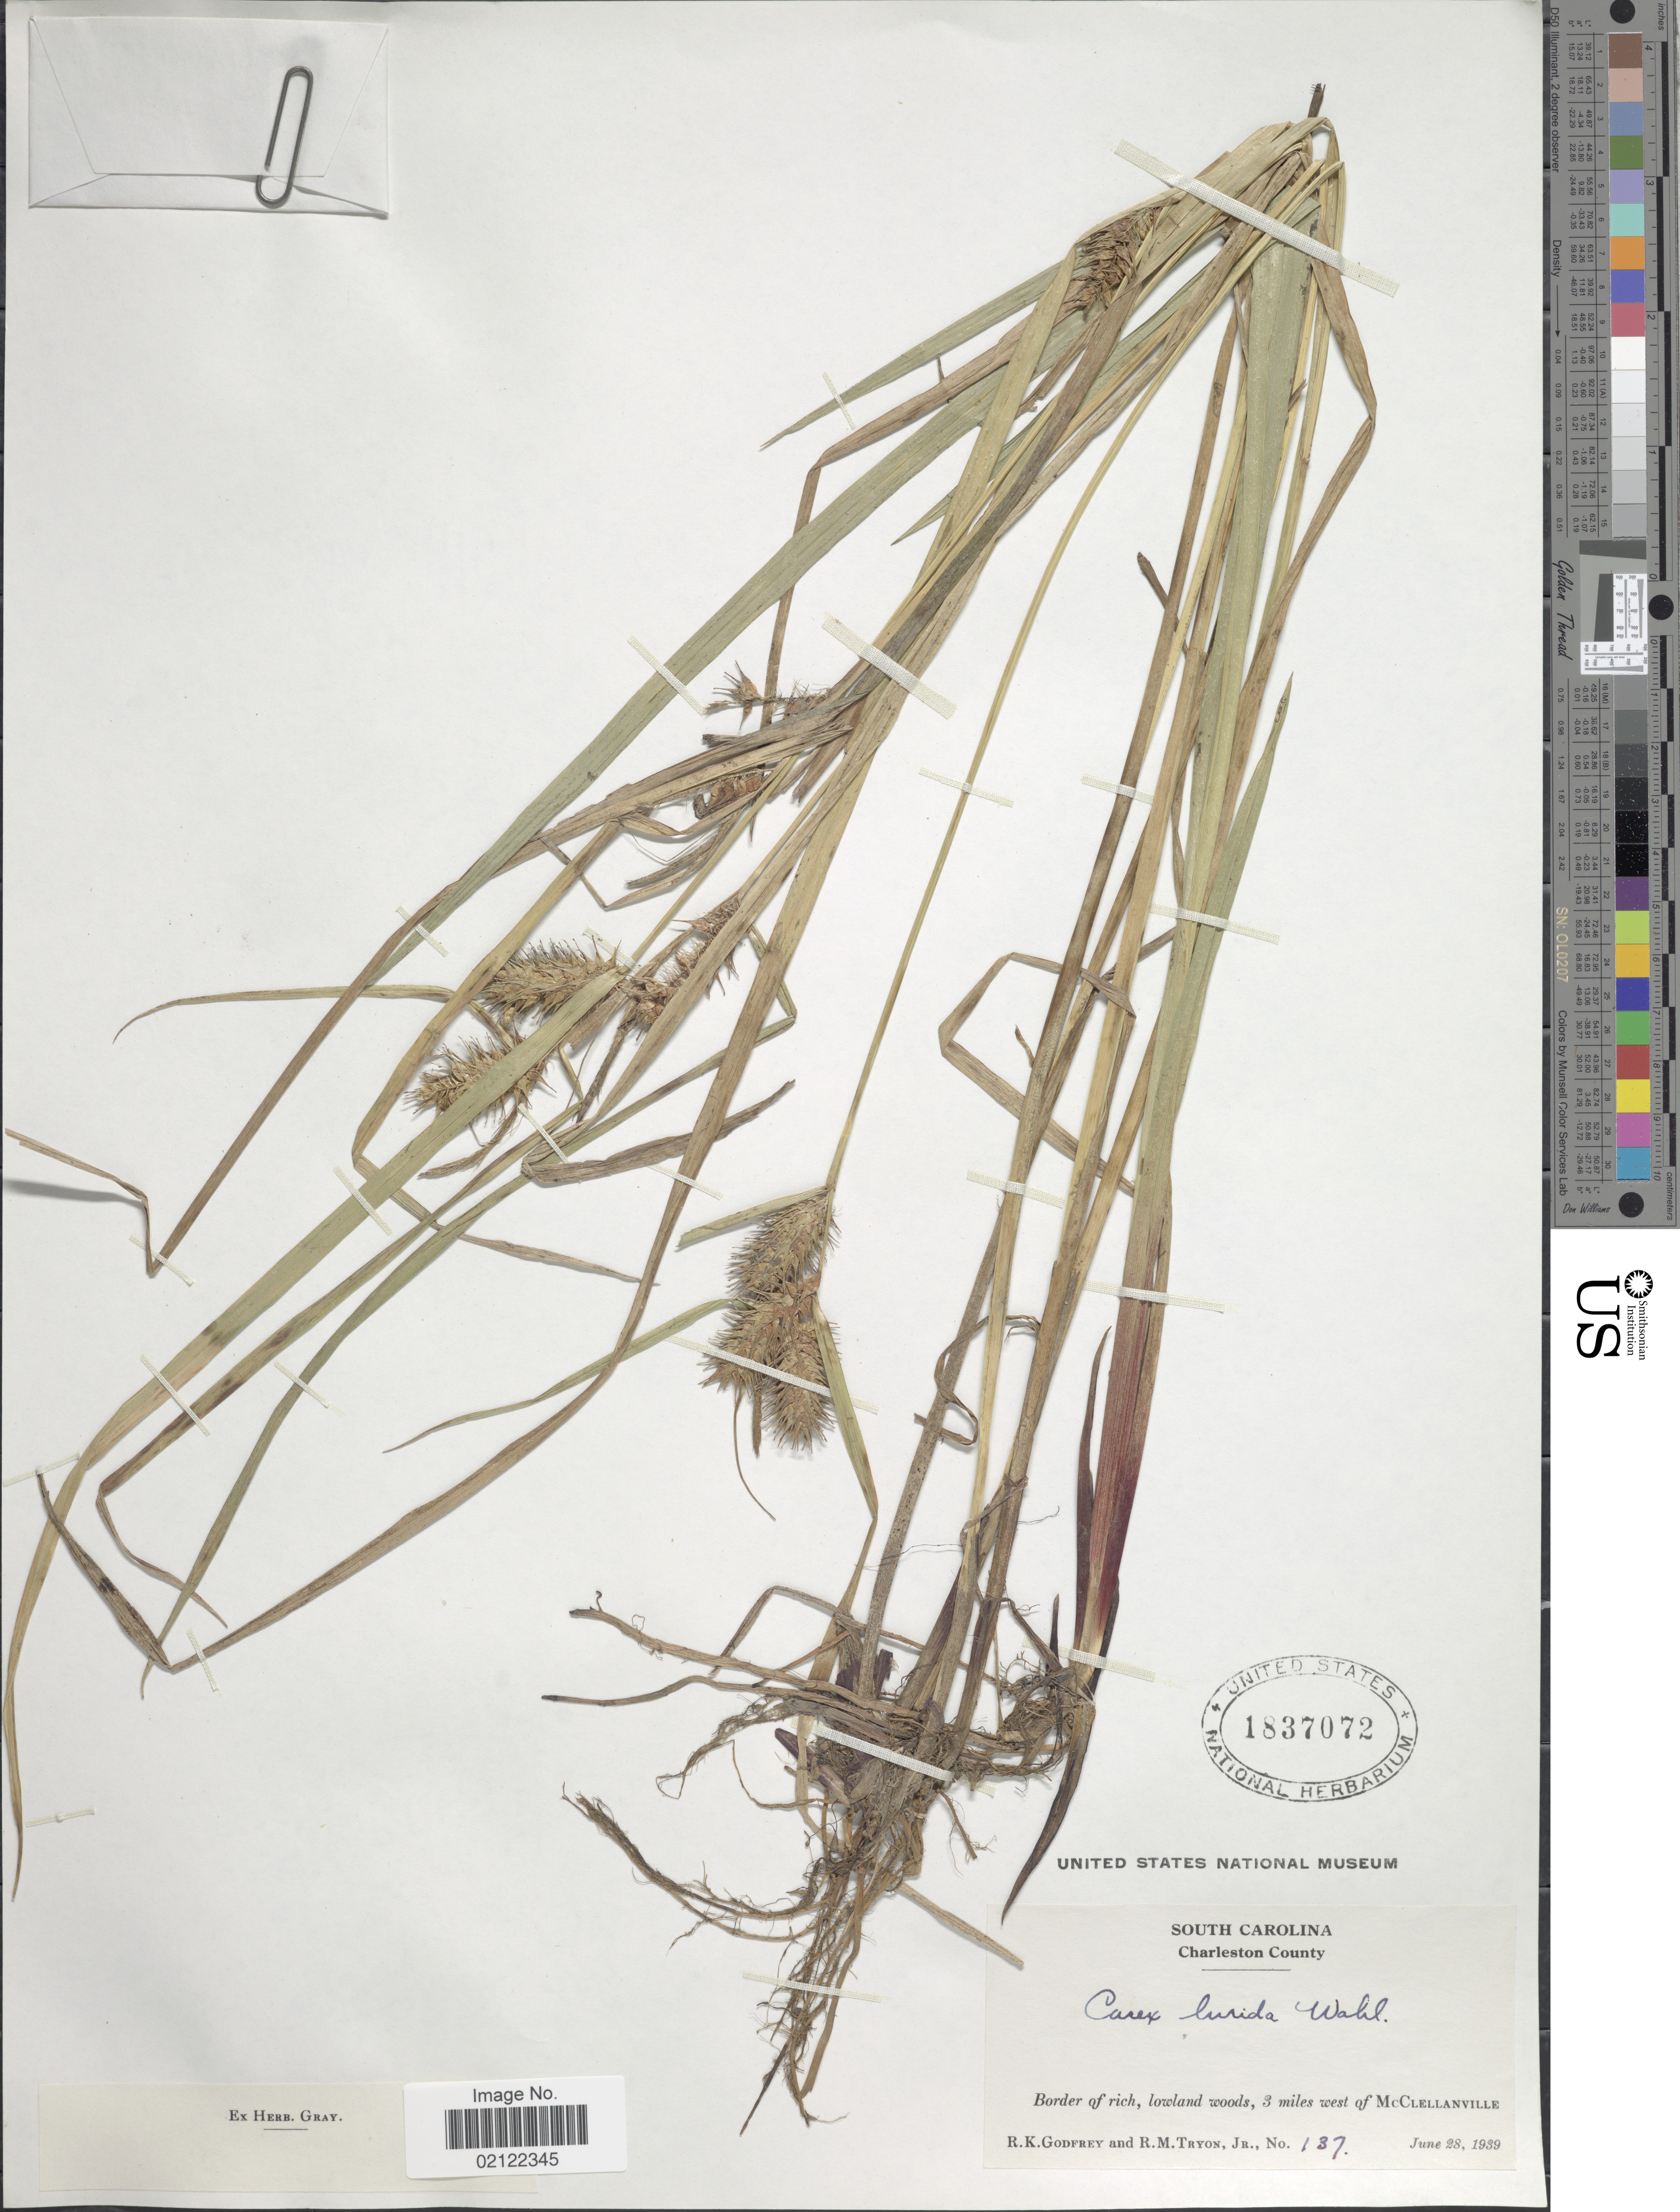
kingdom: Plantae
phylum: Tracheophyta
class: Liliopsida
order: Poales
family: Cyperaceae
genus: Carex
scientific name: Carex lurida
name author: Wahlenb.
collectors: R. K. Godfrey & R. M. Tryon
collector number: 137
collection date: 1939-06-28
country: United States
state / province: South Carolina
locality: Charleston County. Border of rich, lowland woods, 3 miles west of McClellanville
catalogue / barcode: US 1837072